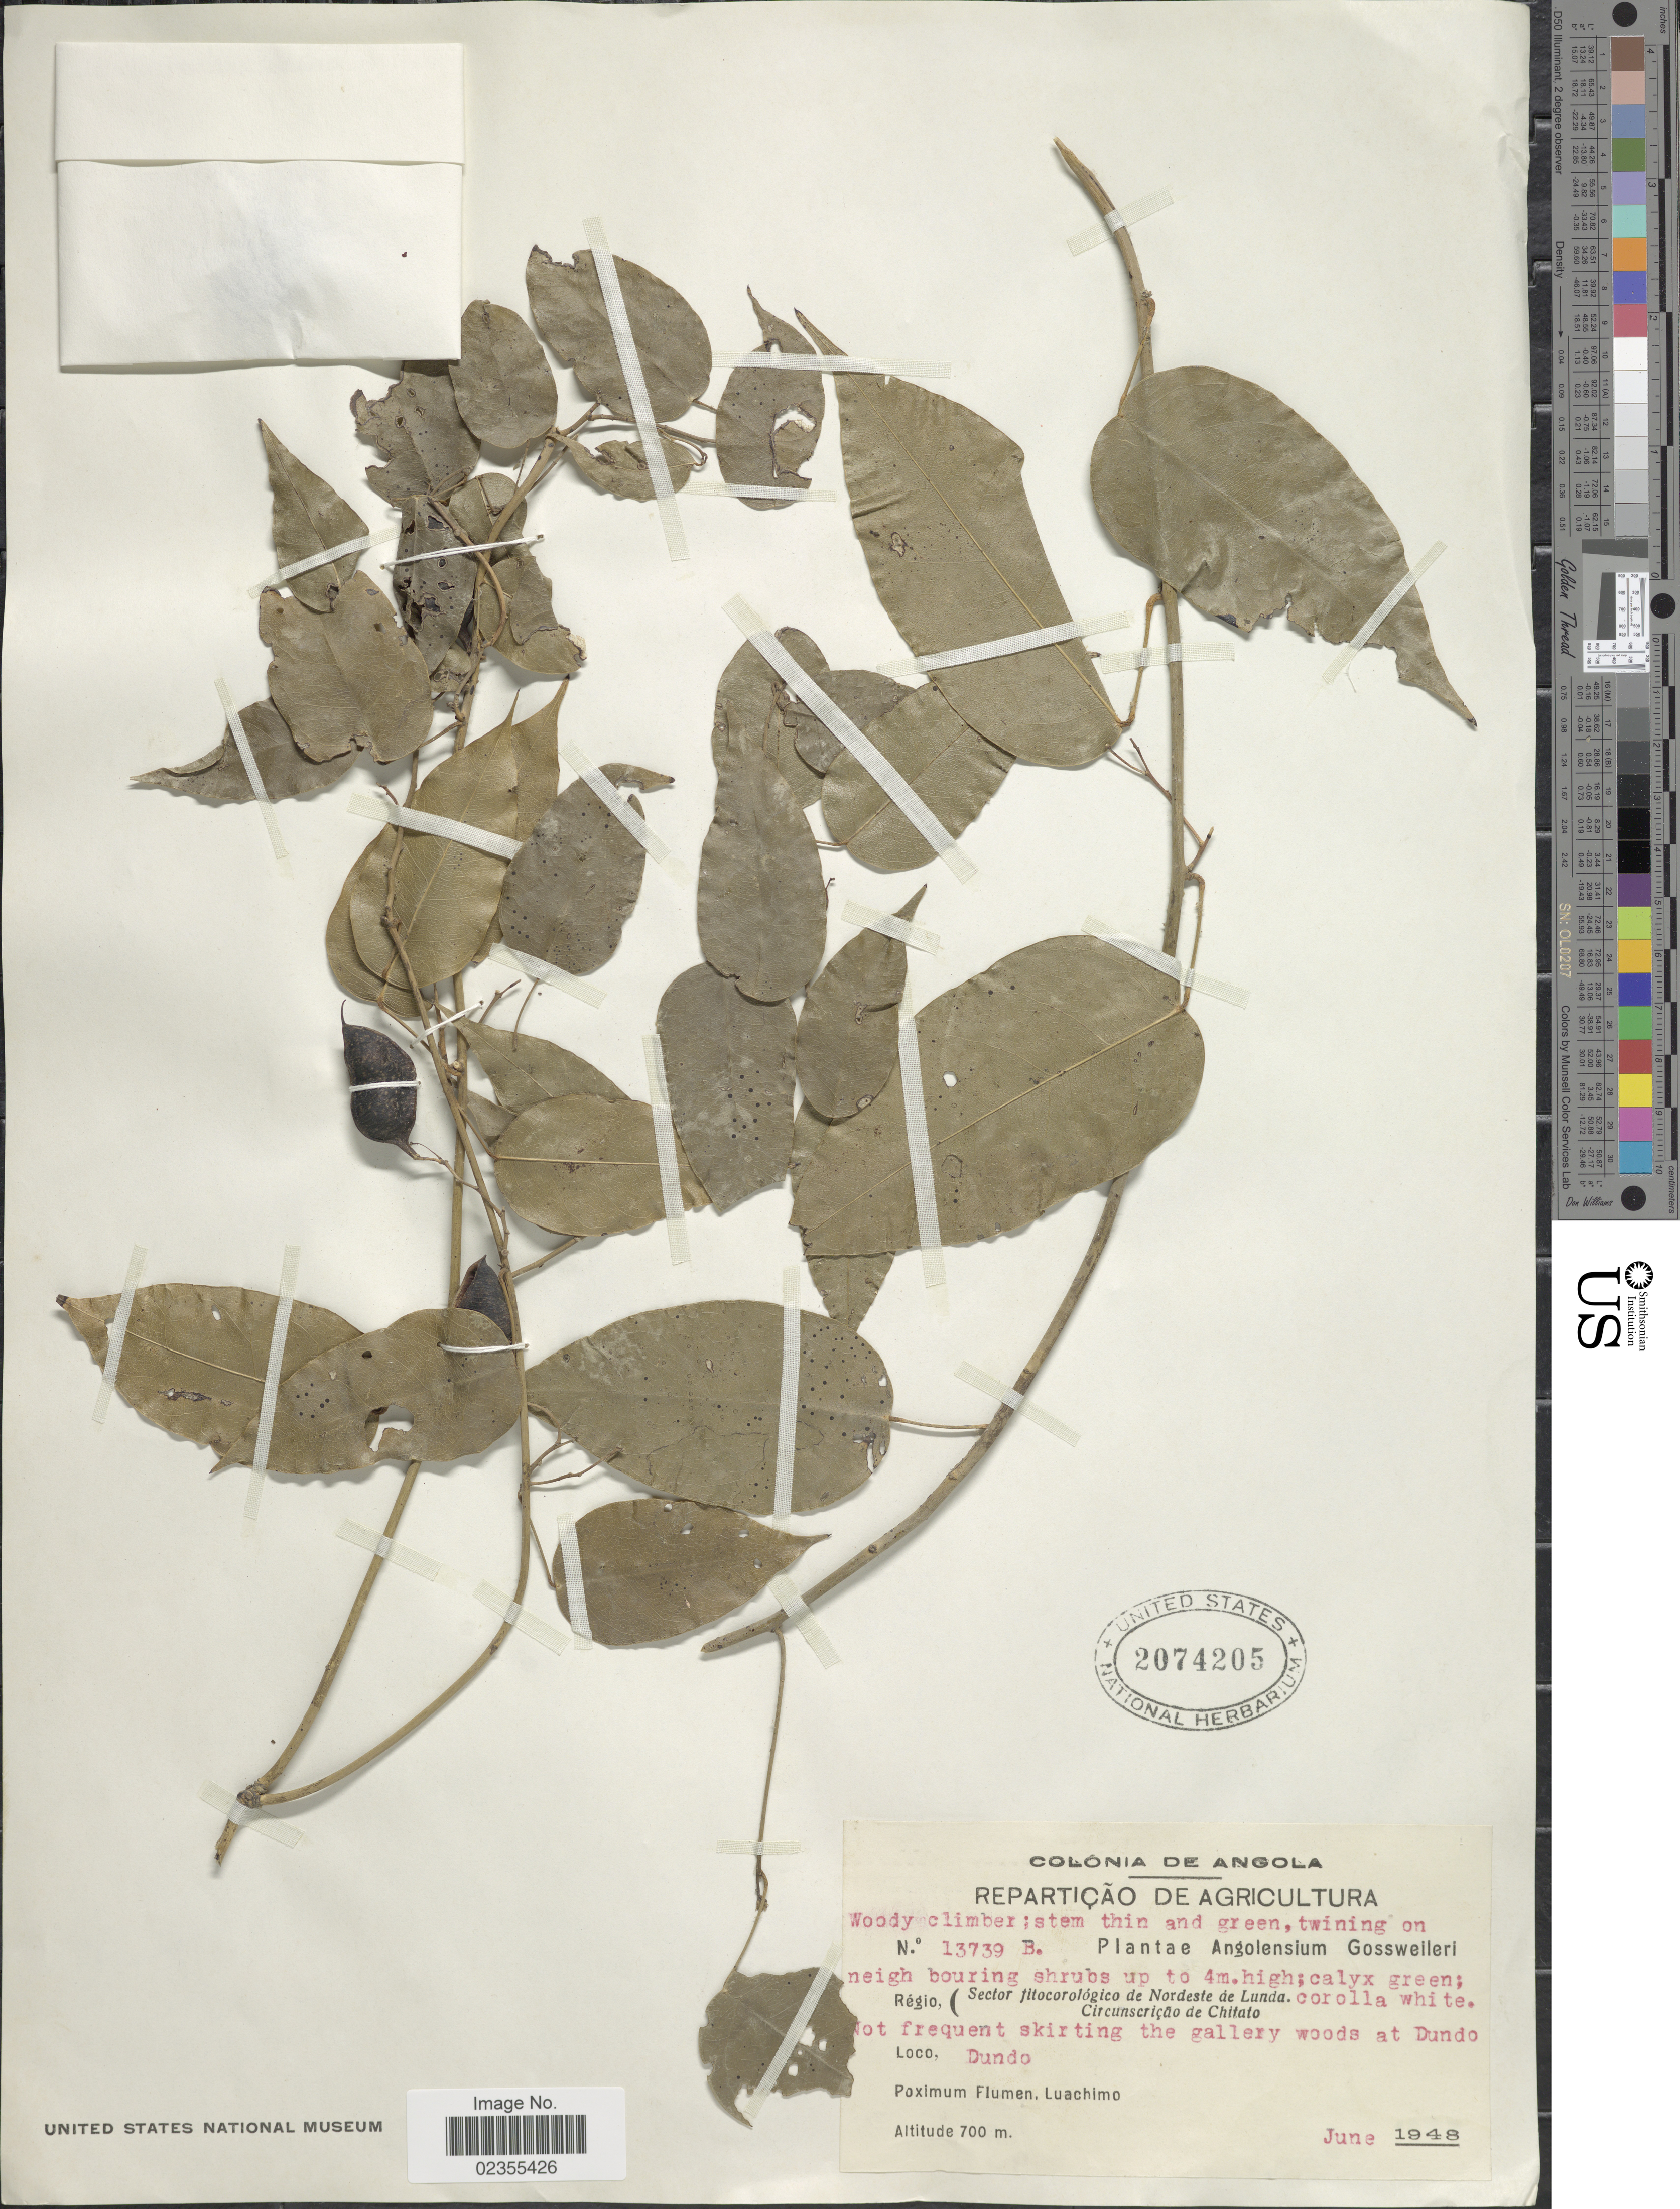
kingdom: Plantae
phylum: Tracheophyta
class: Magnoliopsida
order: Fabales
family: Fabaceae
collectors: -. Gossweiler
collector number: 13739 B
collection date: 1948-06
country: Angola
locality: Régio, (Sector fitocorológico de Nordeste de Lunda Circunscrição de Chitato, Dundo, Not frequent skirting the gallery woods at Dundo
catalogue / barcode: US 2074205